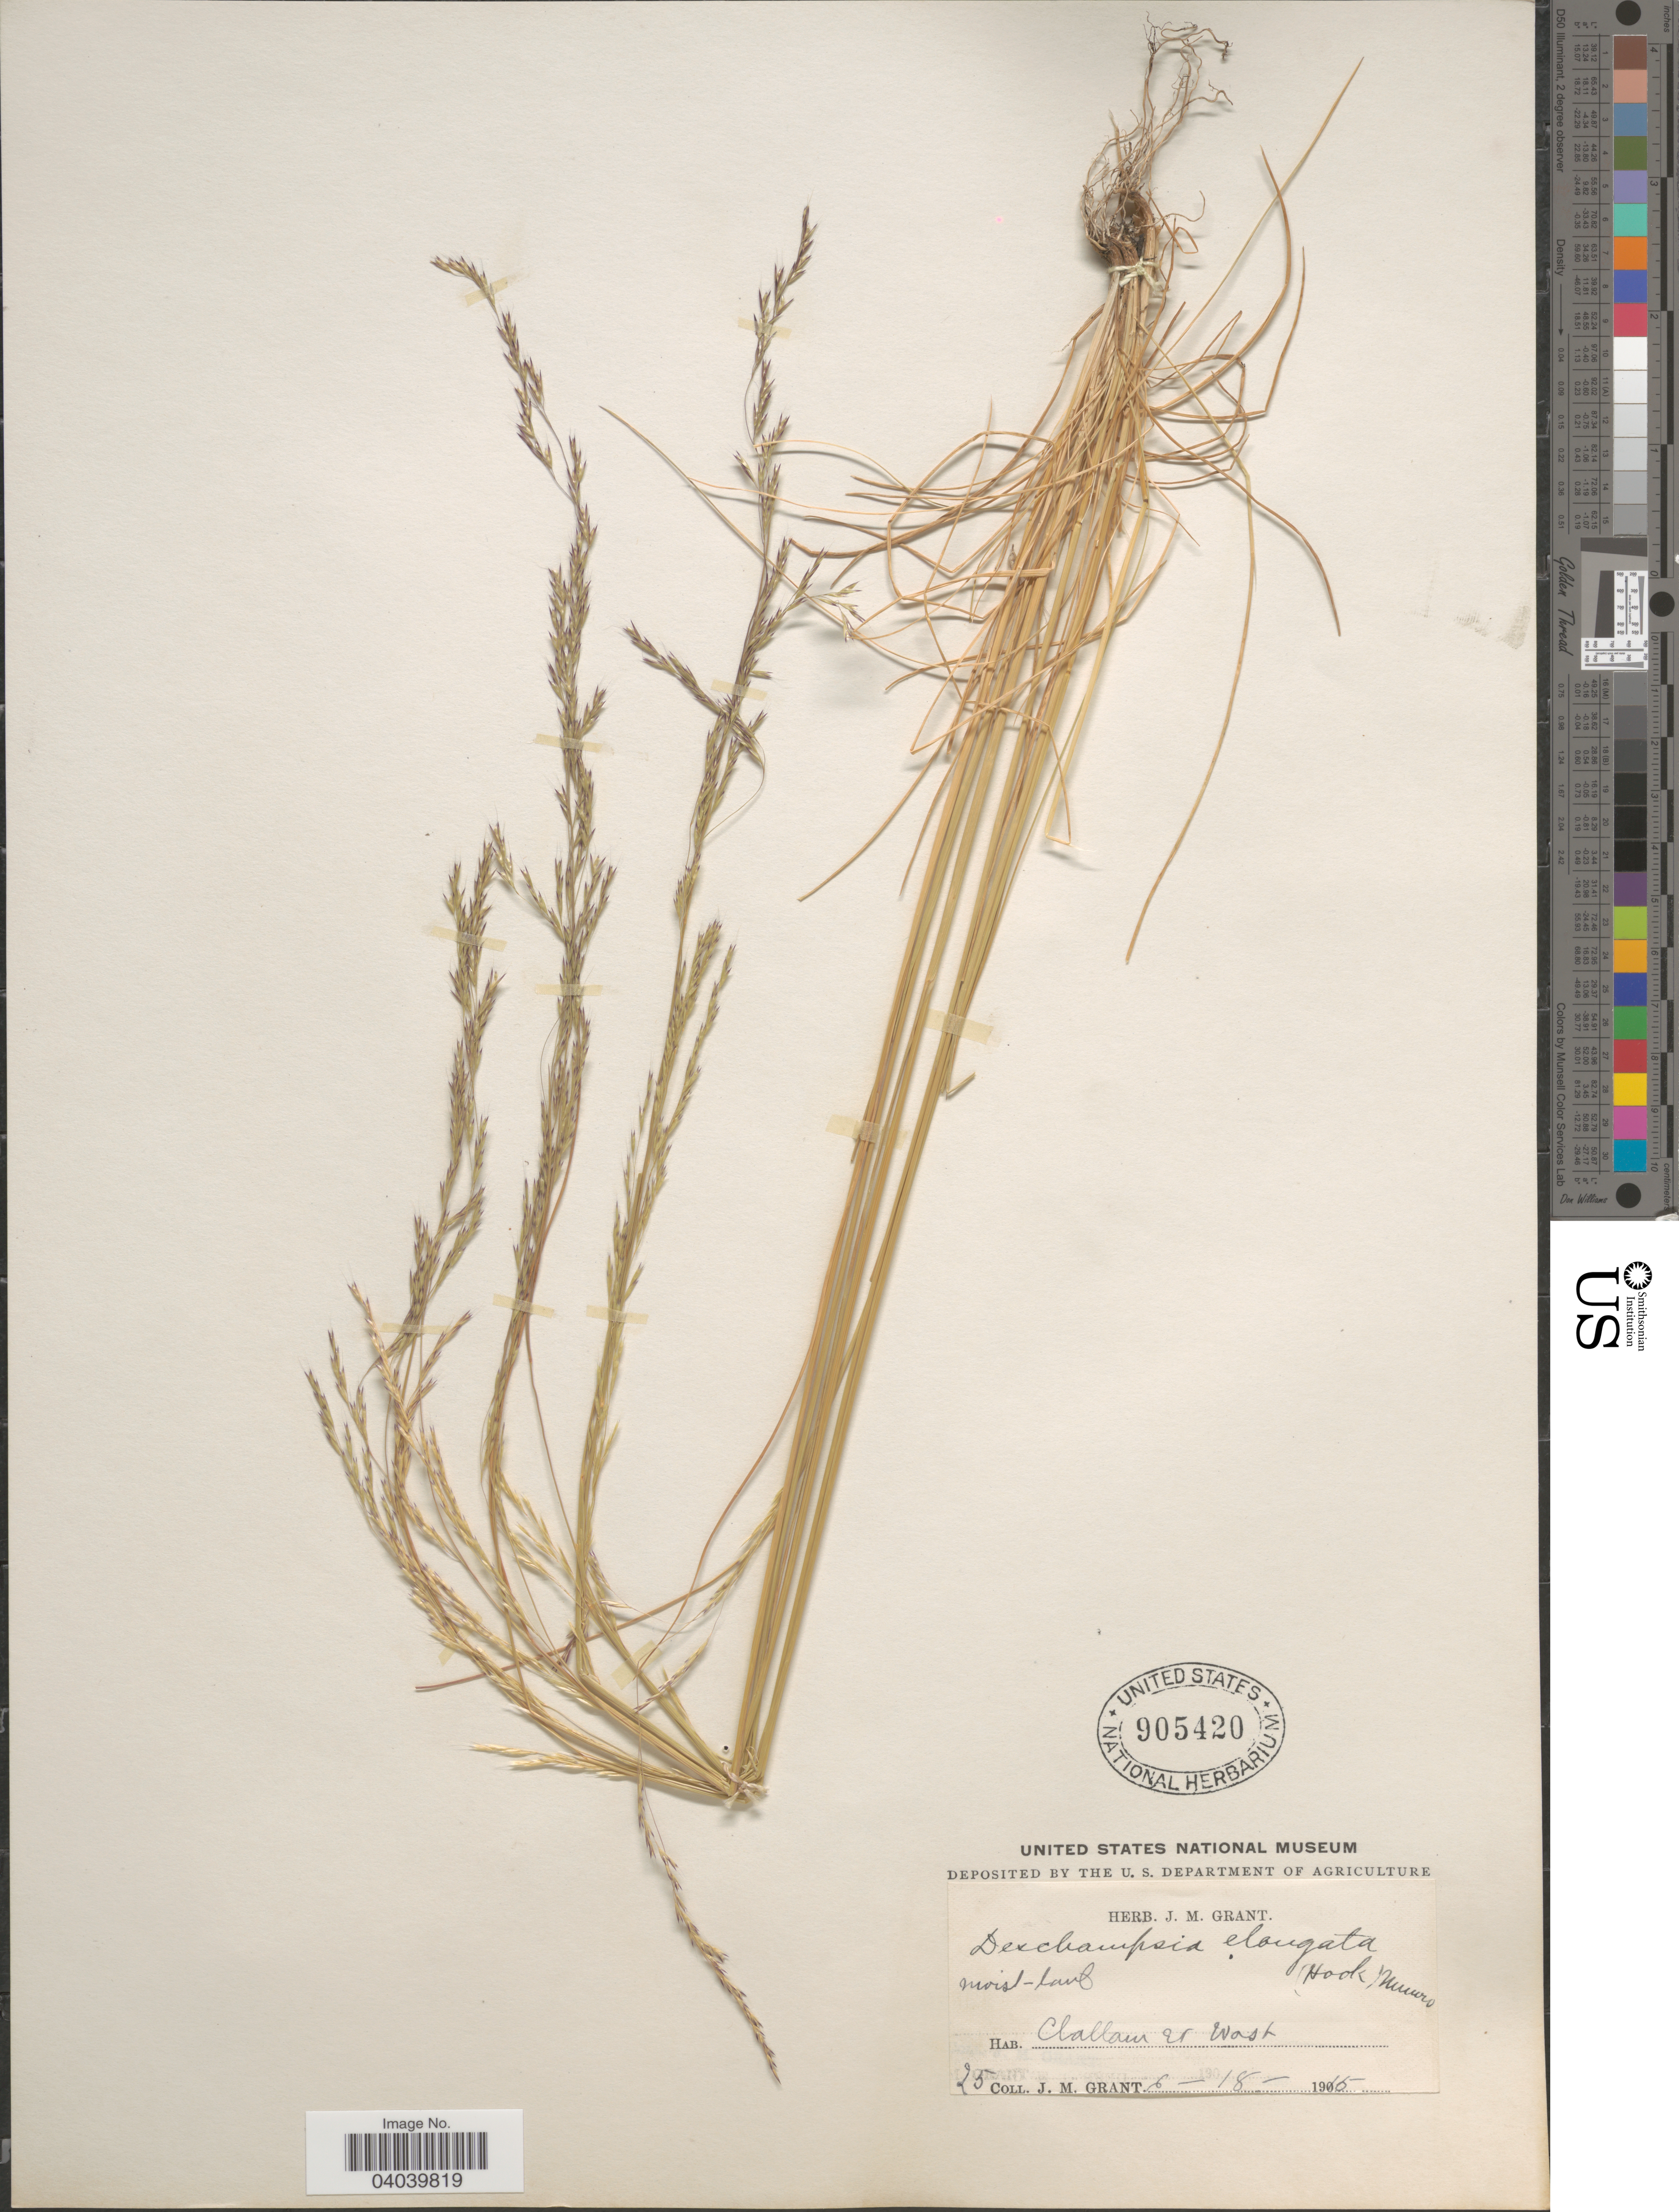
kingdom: Plantae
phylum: Tracheophyta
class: Liliopsida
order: Poales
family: Poaceae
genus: Deschampsia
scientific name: Deschampsia elongata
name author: (Hook.) Munro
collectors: J. M. Grant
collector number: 25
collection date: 1915-06-18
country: United States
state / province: Washington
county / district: Clallam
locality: Clallam Co.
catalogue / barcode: US 905420